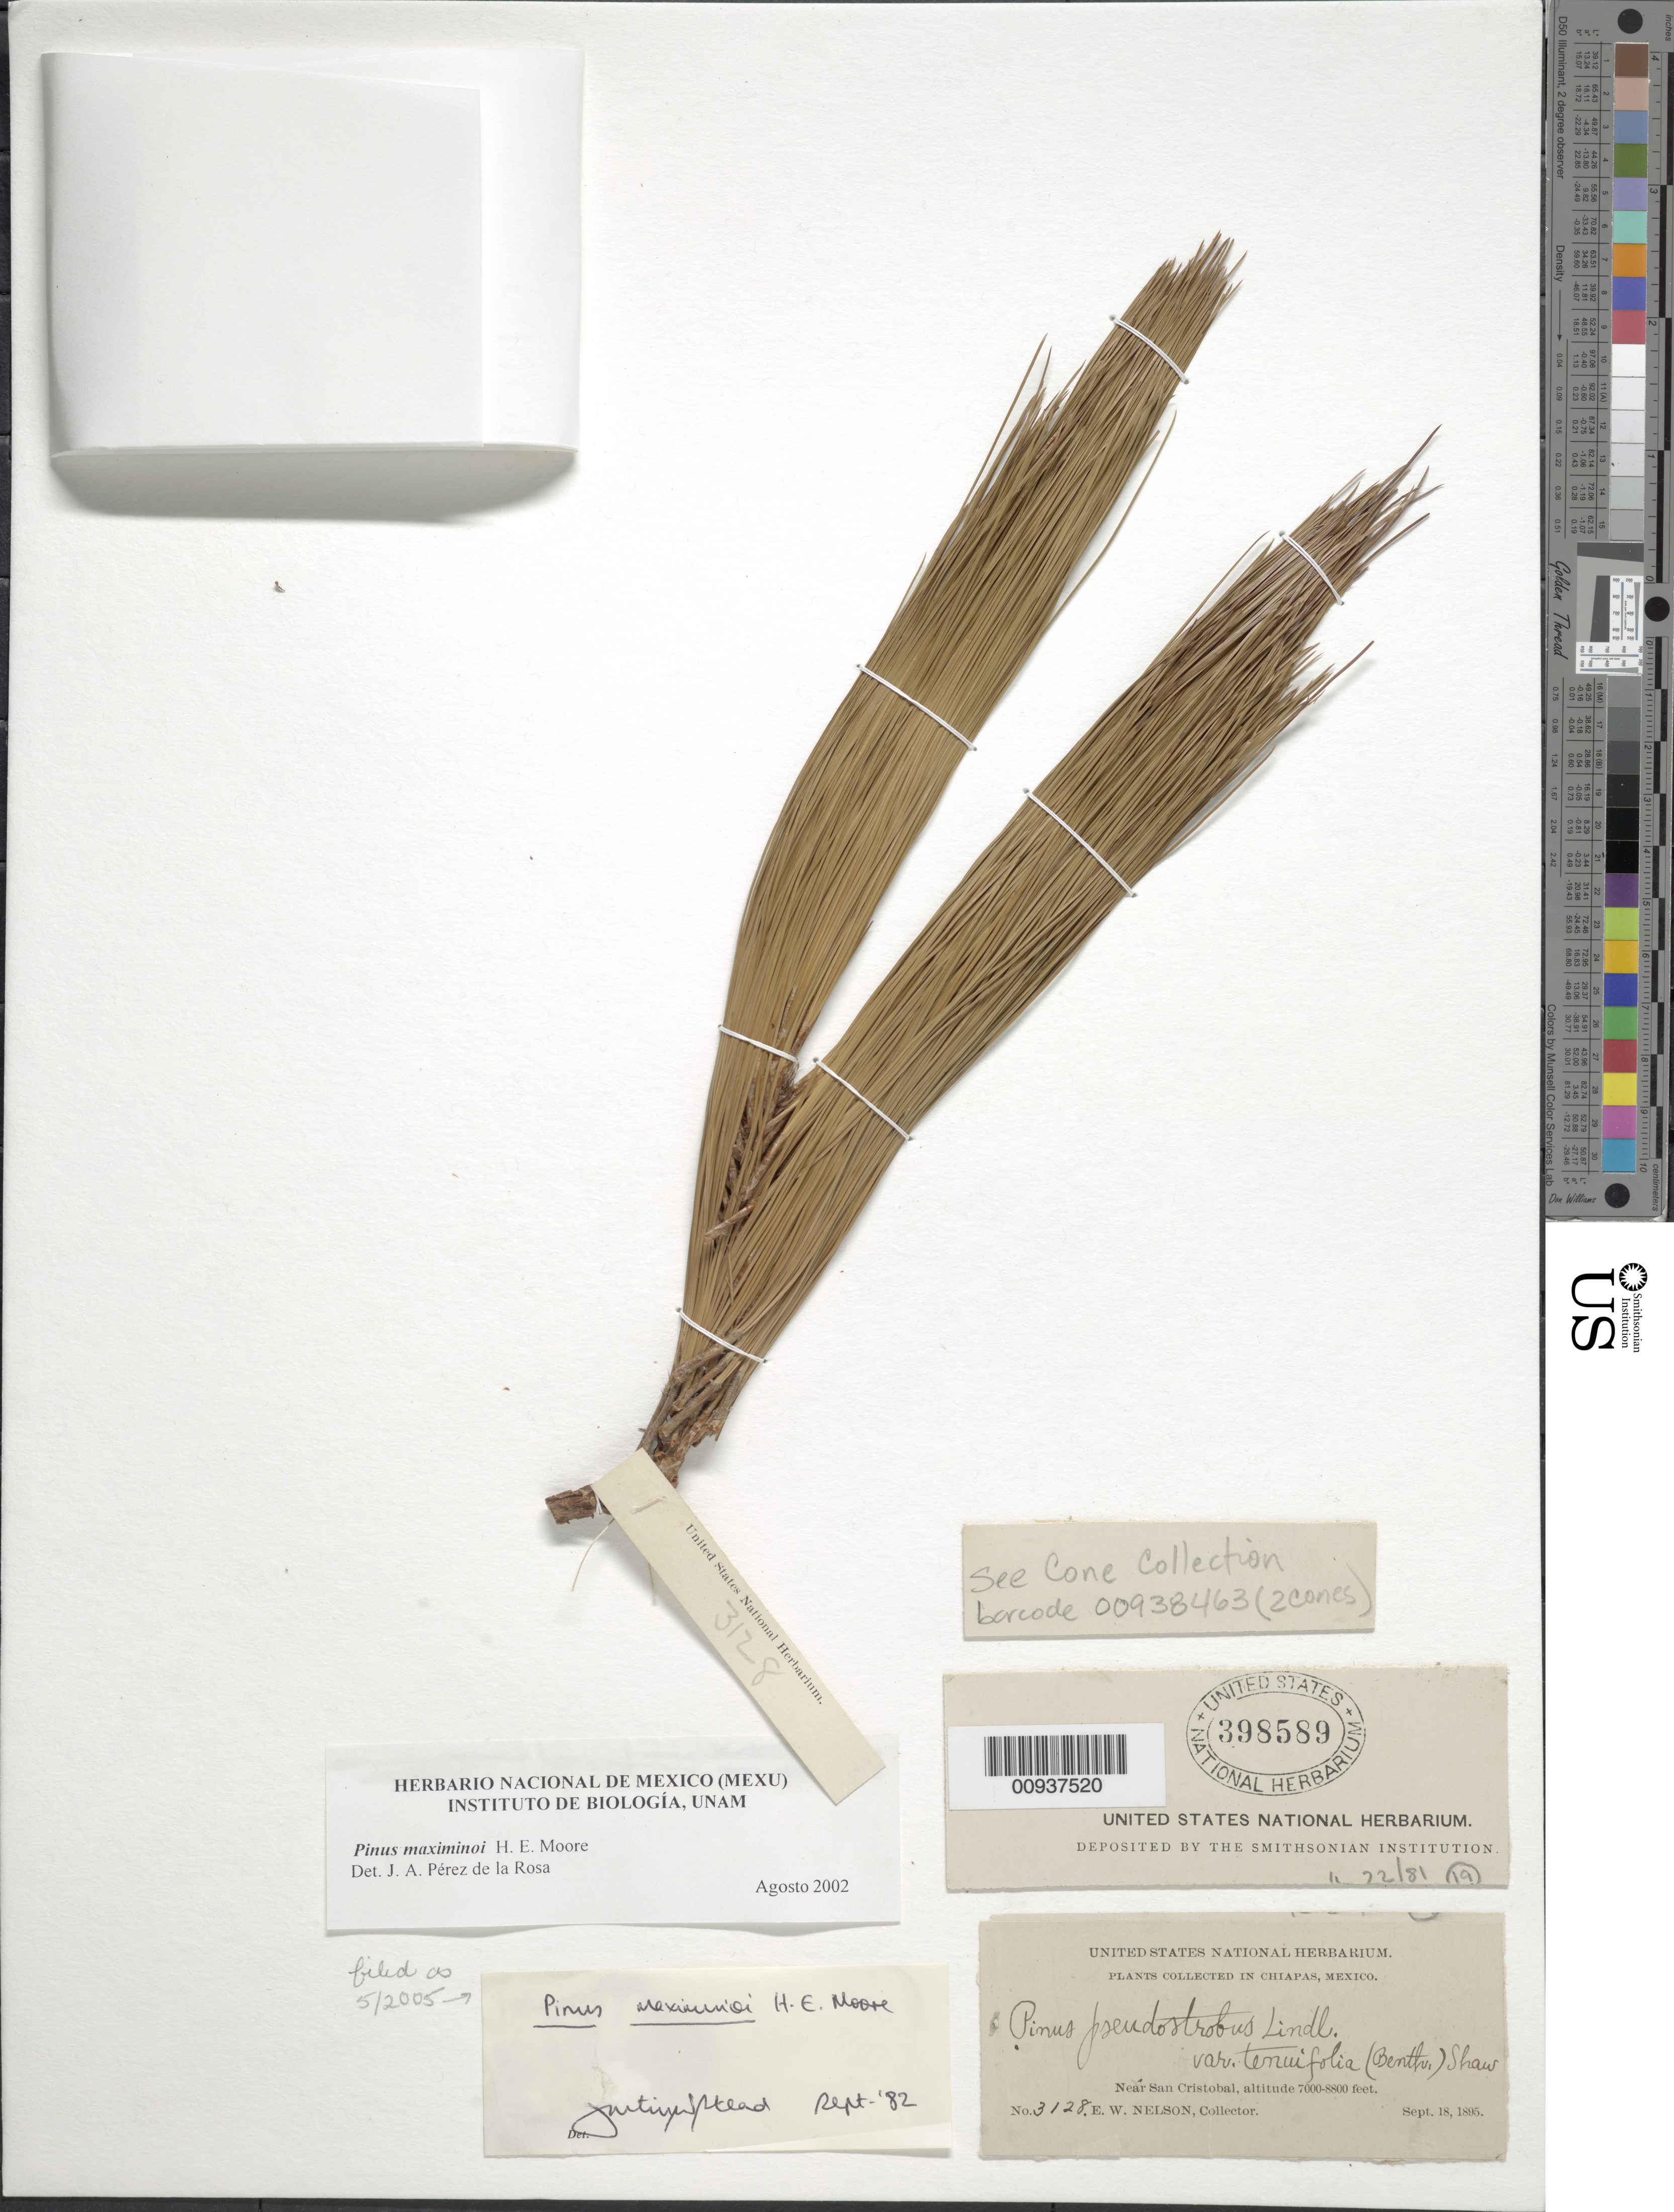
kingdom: Plantae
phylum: Tracheophyta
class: Pinopsida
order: Pinales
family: Pinaceae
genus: Pinus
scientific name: Pinus maximinoi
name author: H.E. Moore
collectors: E. W. Nelson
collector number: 3128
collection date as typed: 18 Sep 1895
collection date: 1895-09-18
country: Mexico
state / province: Chiapas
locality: near San Cristóbal.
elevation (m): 2134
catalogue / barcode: US 398589